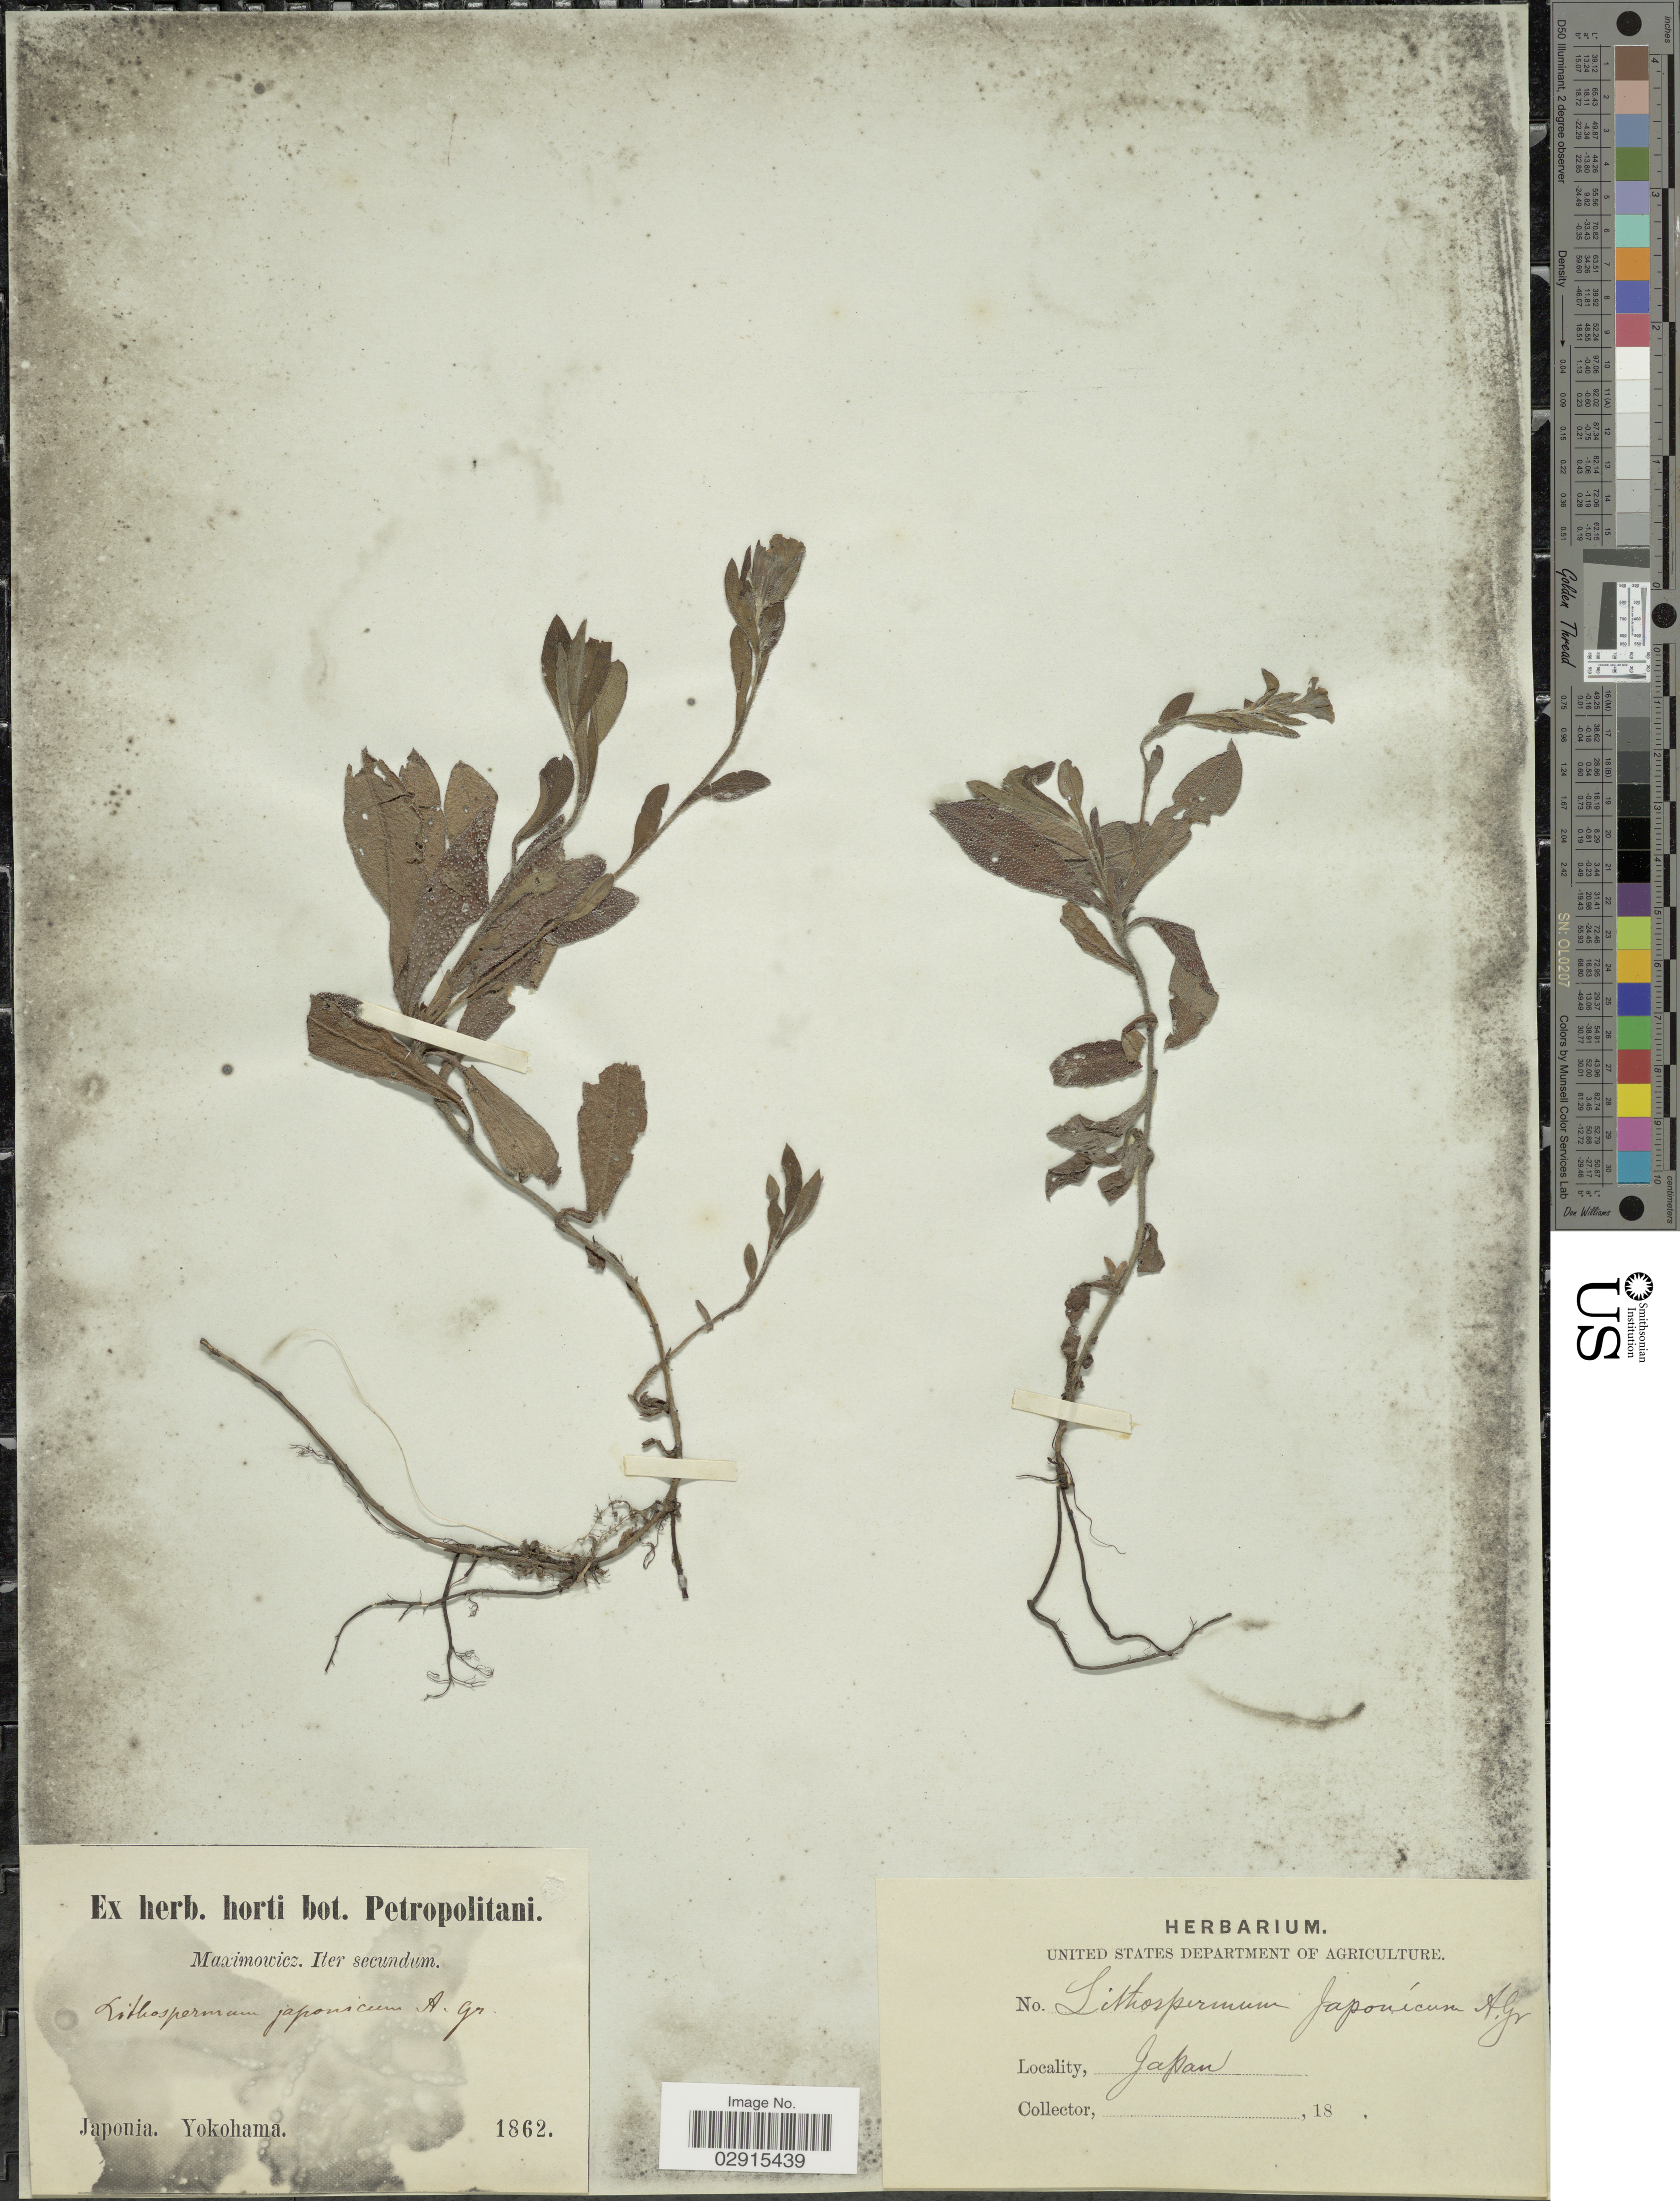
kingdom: Plantae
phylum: Tracheophyta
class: Magnoliopsida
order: Boraginales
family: Boraginaceae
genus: Lithospermum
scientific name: Lithospermum japonicum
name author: A. Gray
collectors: Maximowicz, --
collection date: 1862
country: Japan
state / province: Kanagawa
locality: Yokohama.